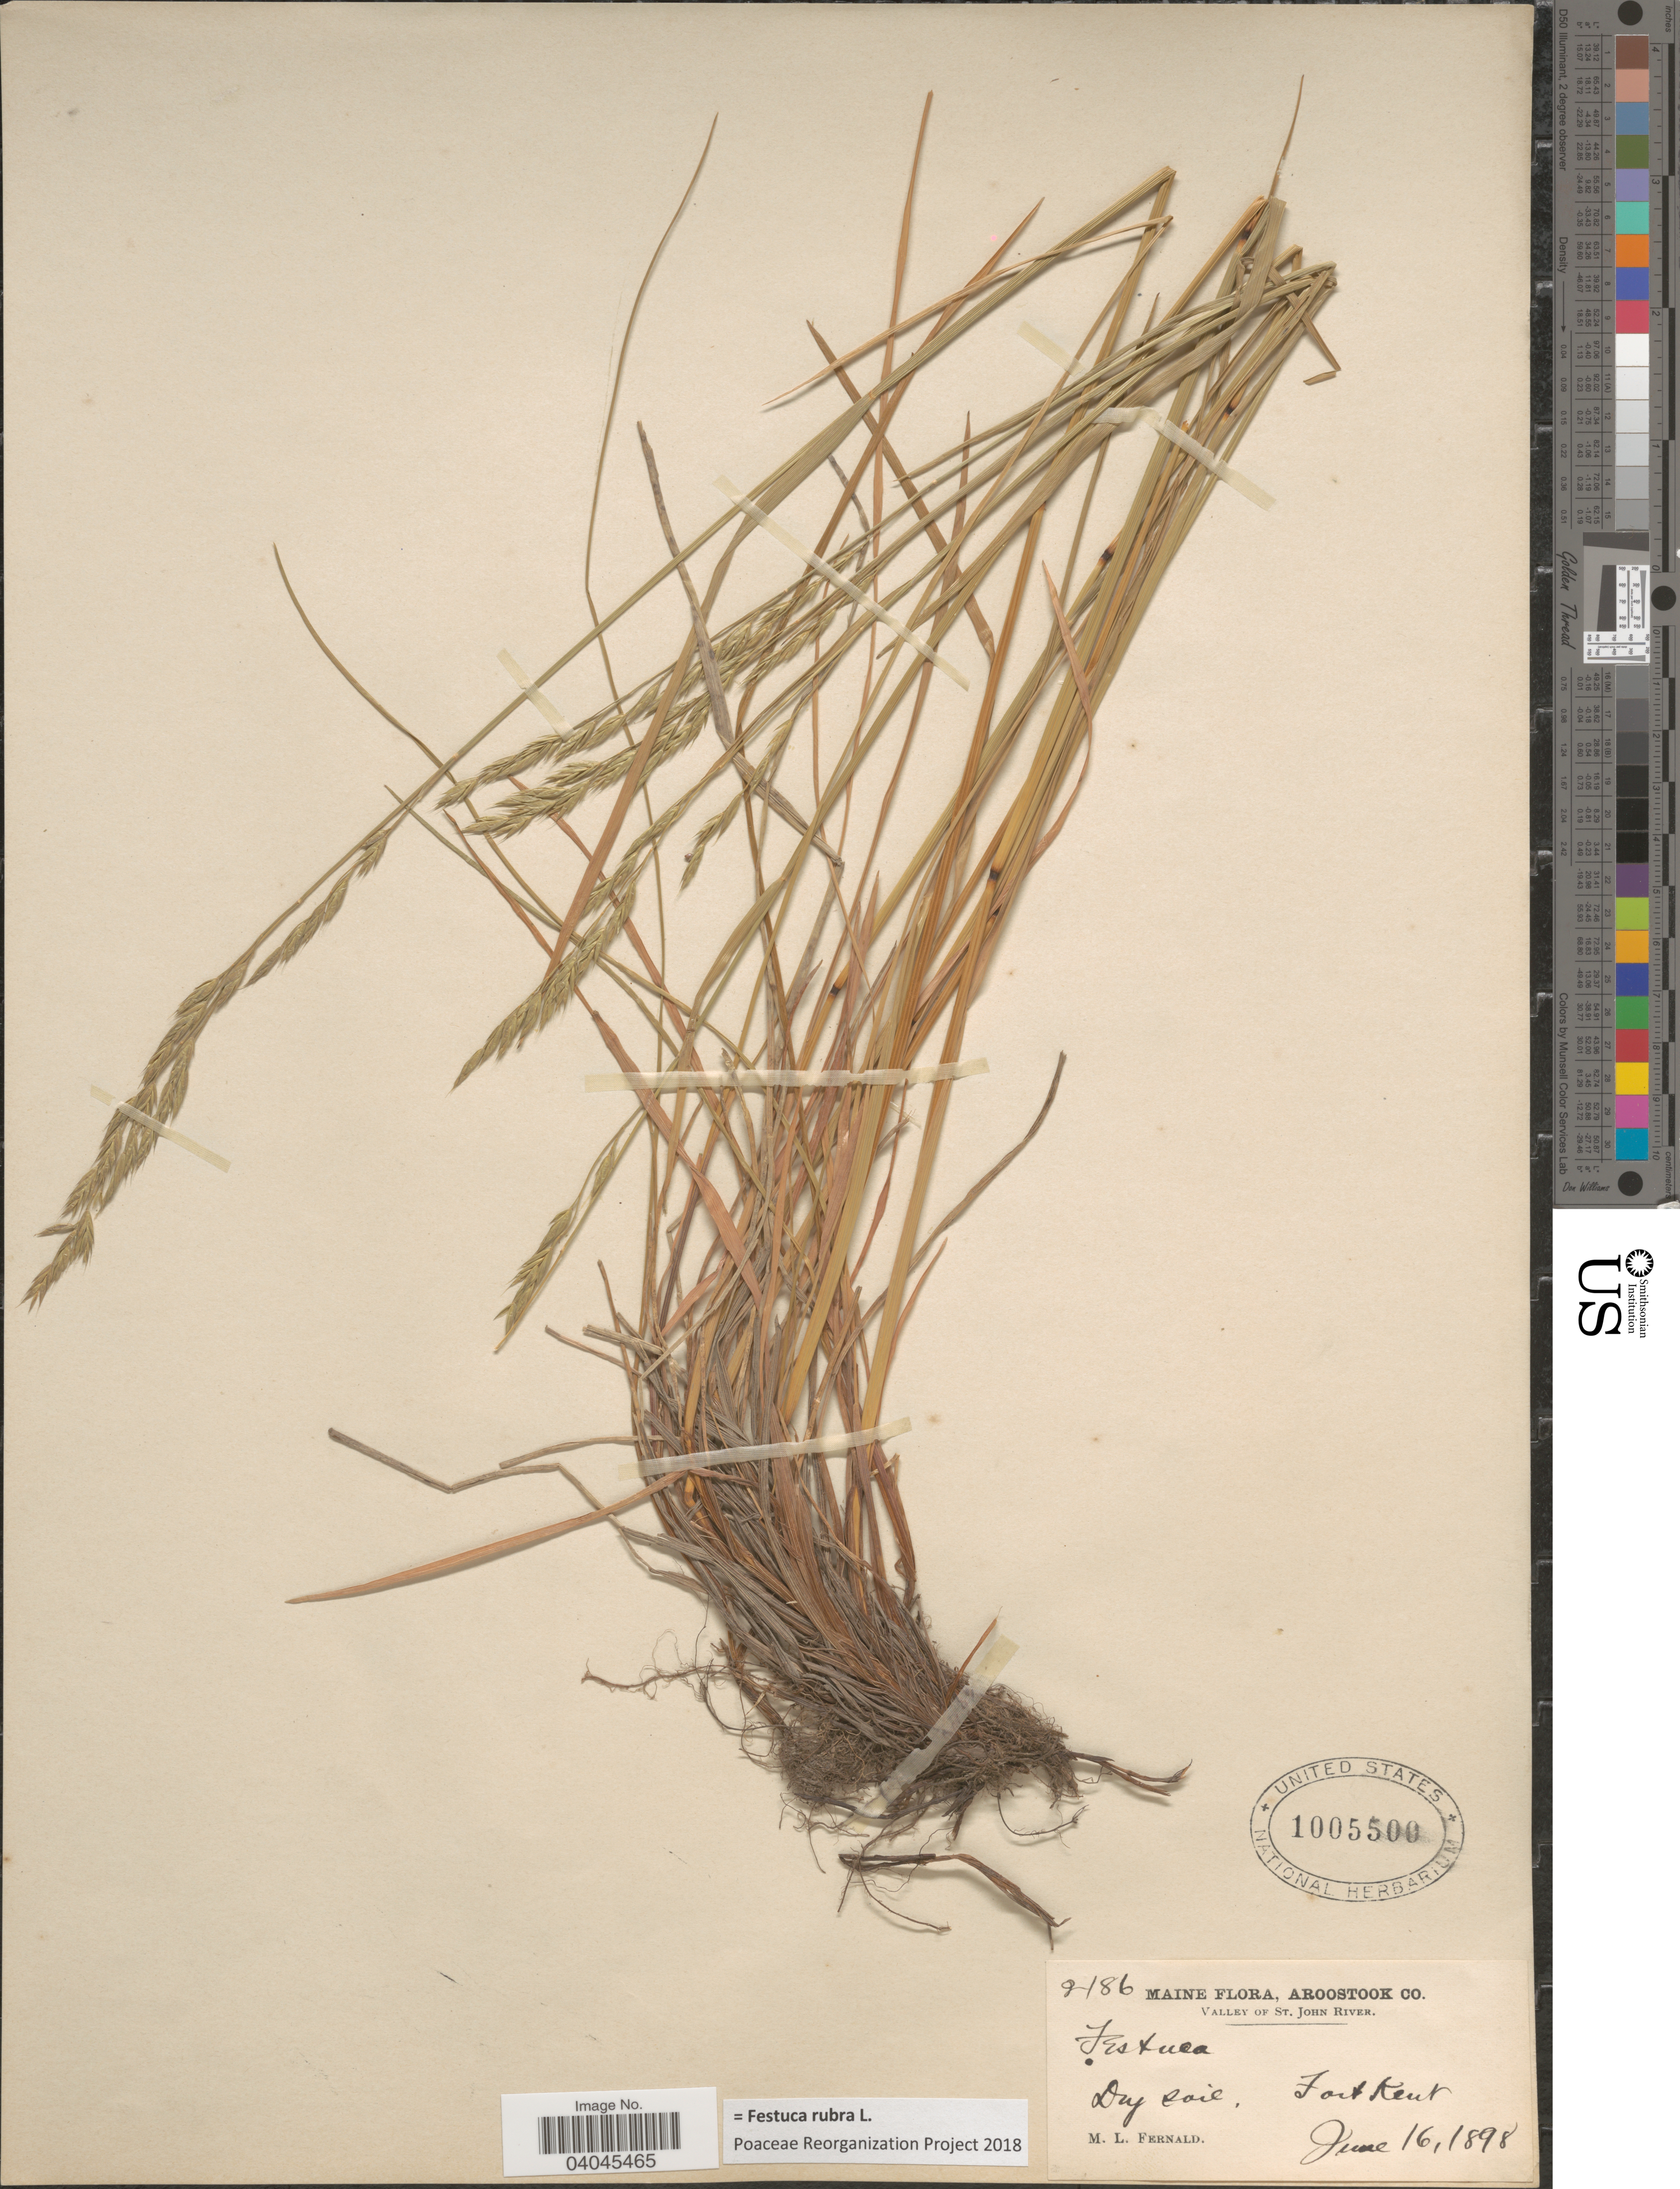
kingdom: Plantae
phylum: Tracheophyta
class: Liliopsida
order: Poales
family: Poaceae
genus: Festuca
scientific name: Festuca rubra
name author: L.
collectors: M. L. Fernald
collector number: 2186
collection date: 1898-06-16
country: United States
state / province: Maine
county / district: Aroostook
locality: Valley of St. John River. Fort Kent.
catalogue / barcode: US 1005500